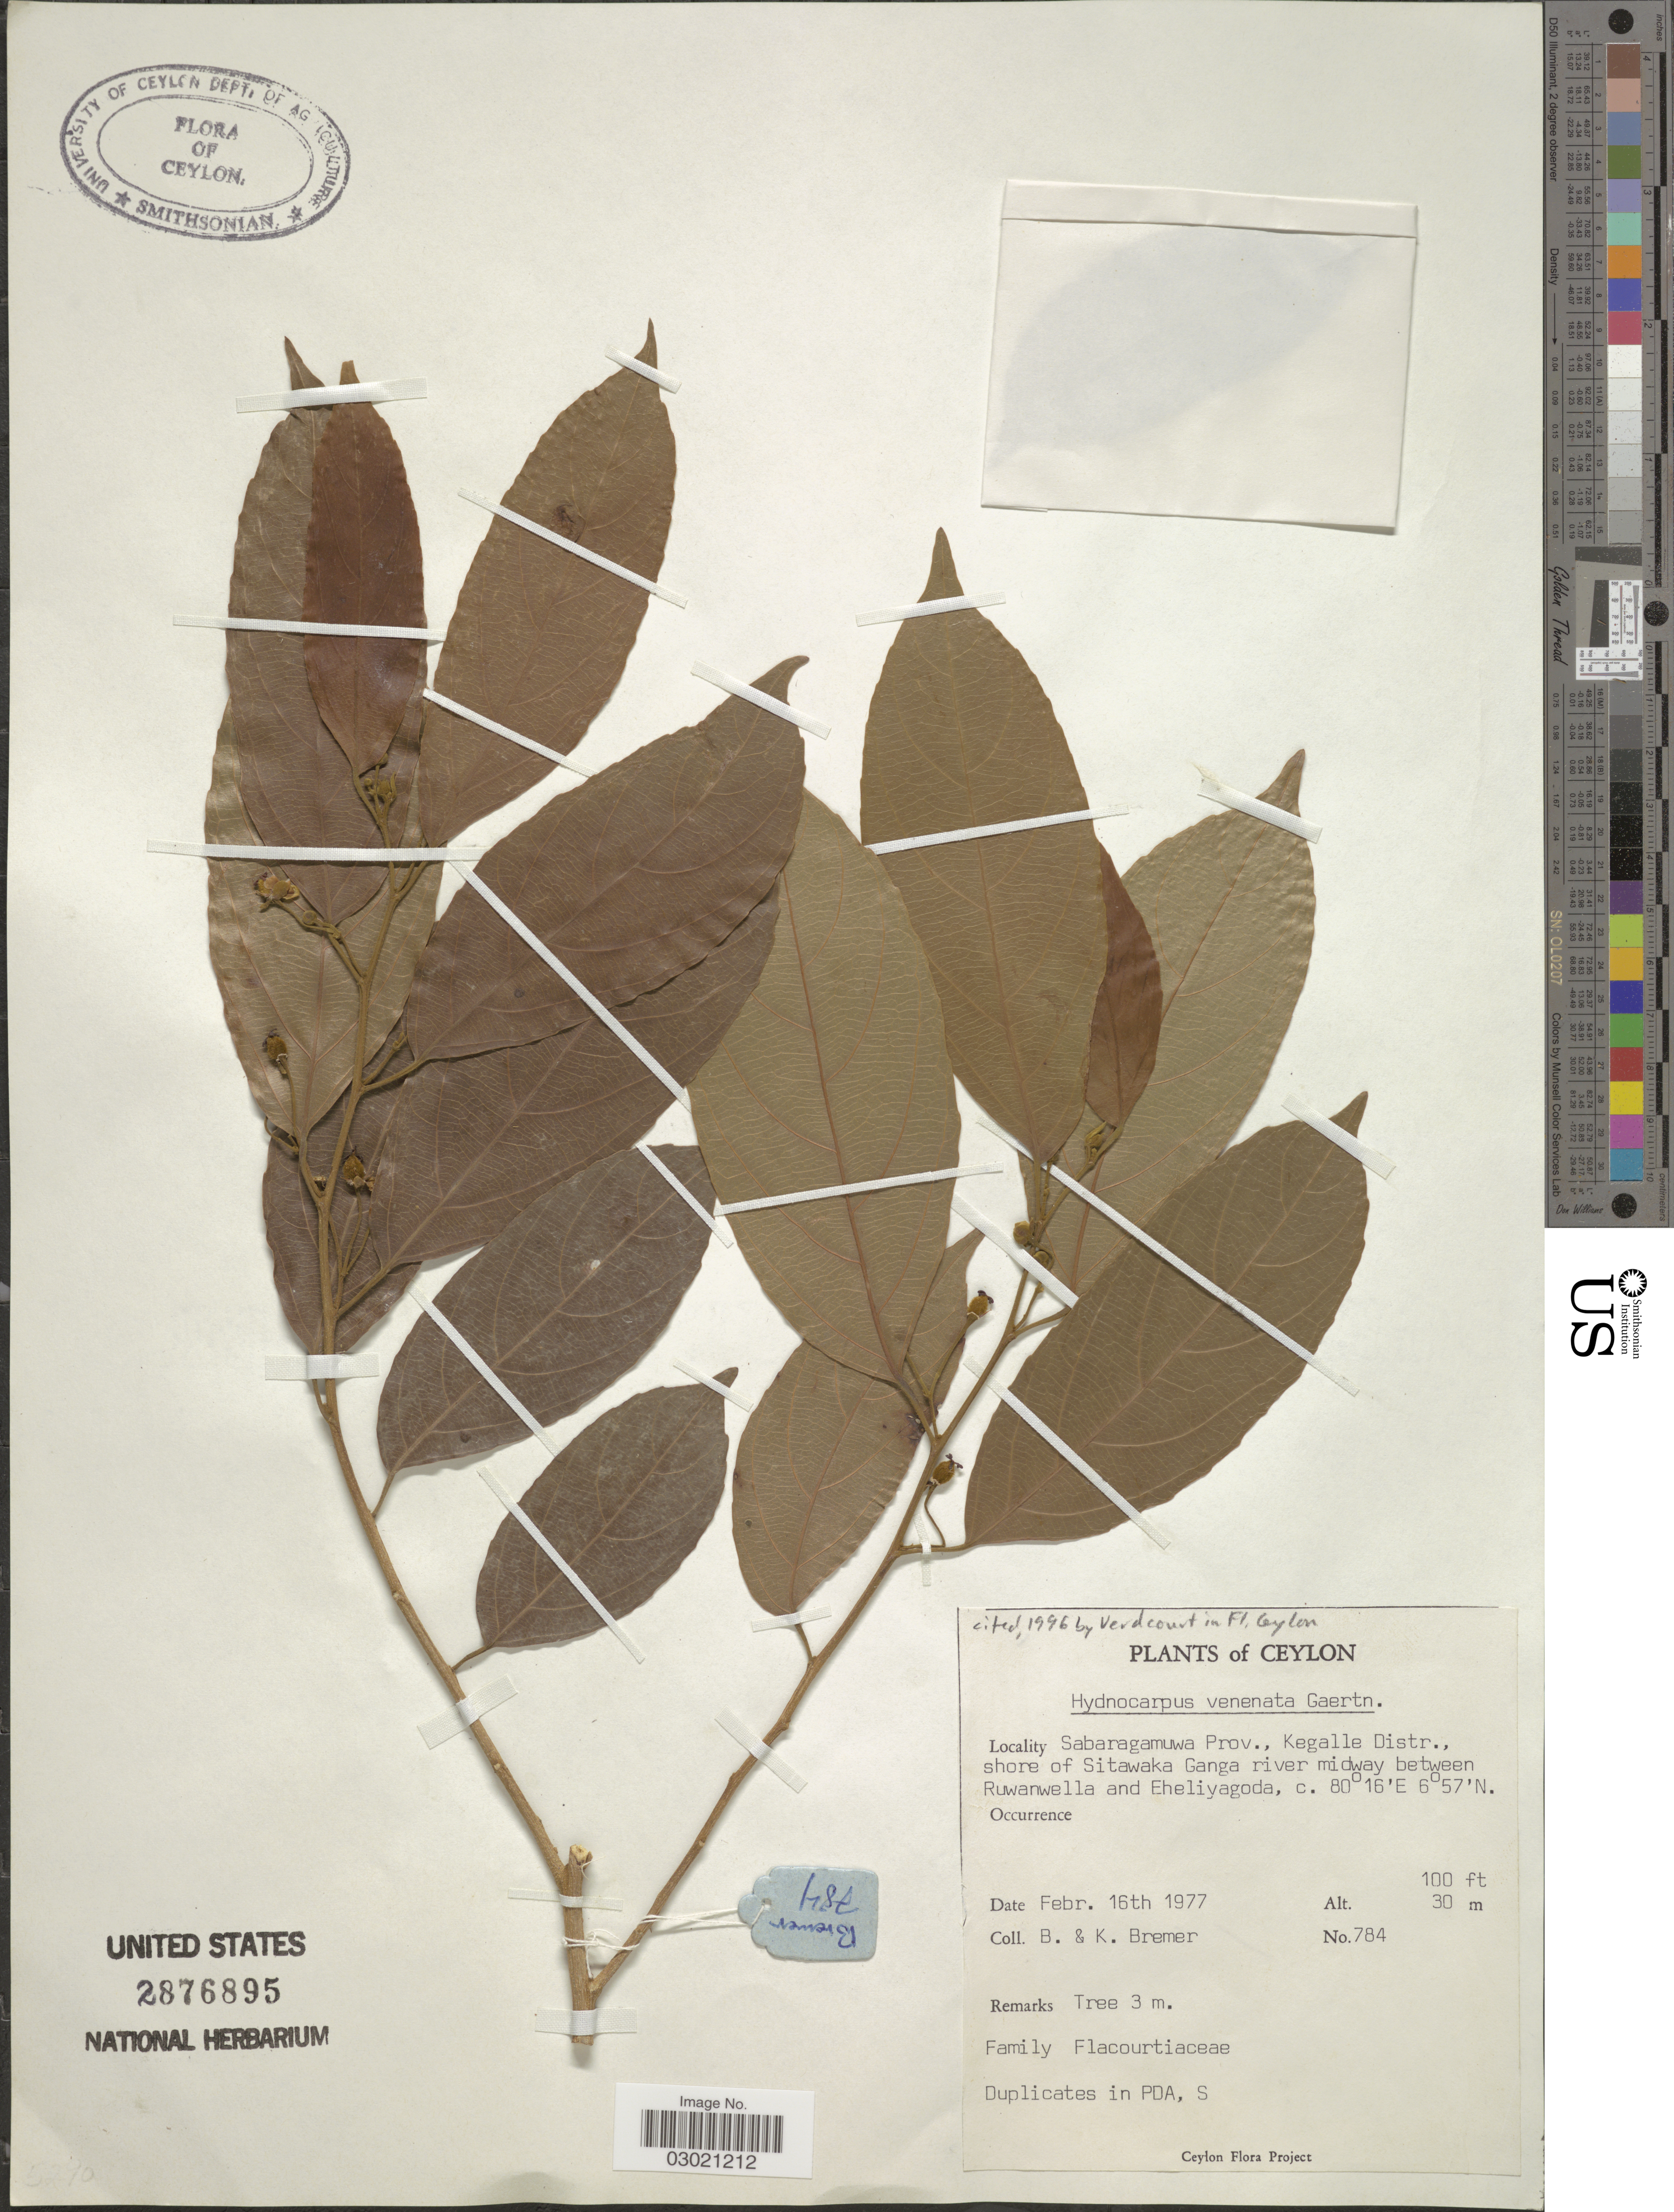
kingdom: Plantae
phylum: Tracheophyta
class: Magnoliopsida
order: Malpighiales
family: Achariaceae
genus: Hydnocarpus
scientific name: Hydnocarpus venenatus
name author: Gaertn.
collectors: B. Bremer & K. Bremer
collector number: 784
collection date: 1977-02-16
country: Sri Lanka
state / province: Sabaragamuwa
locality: Ceylon, Kegalle Distr., shore of Sitawaka Ganga river midway between Ruwanwella and Eheliyagoda.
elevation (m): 30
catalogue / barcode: US 2876895